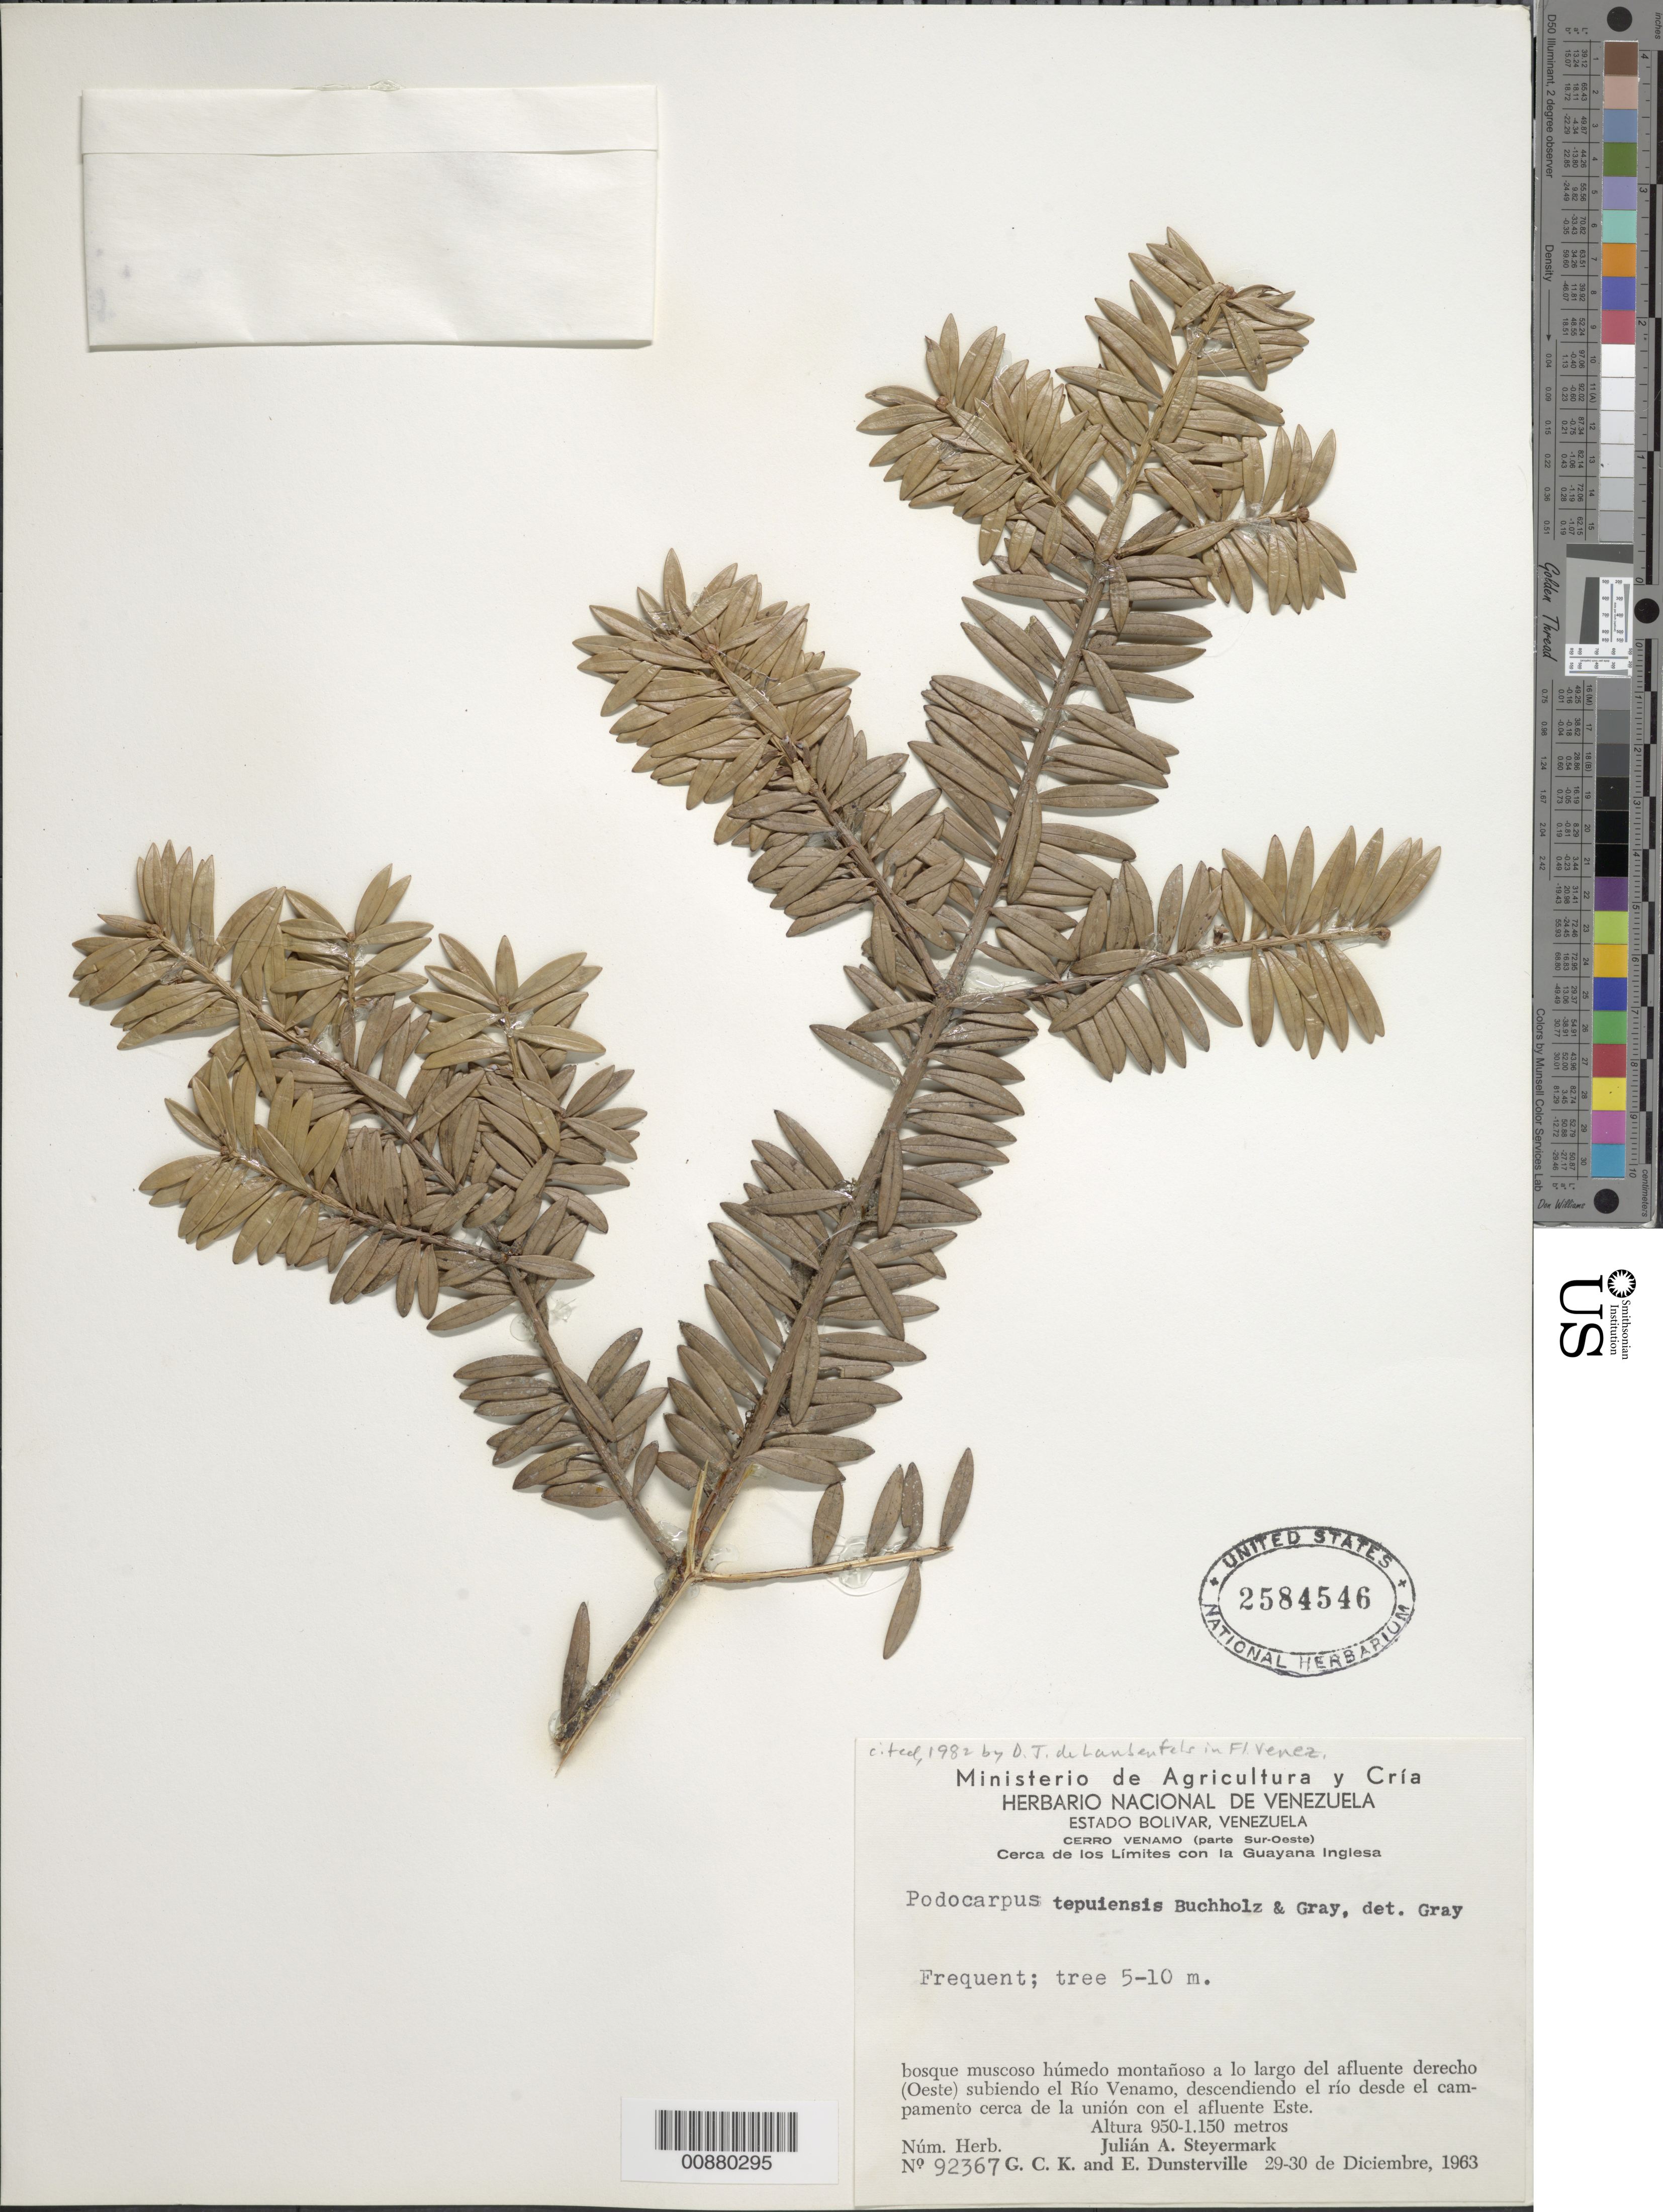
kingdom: Plantae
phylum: Tracheophyta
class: Pinopsida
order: Pinales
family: Podocarpaceae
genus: Podocarpus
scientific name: Podocarpus tepuiensis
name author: J. Buchholz & N.E. Gray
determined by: Gray, --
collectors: J. Steyermark, G. C. K. Dunsterville & E. Dunsterville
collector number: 92367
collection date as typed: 29-Dec-63 to 30-Dec-63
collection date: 1963-12-29/1963-12-30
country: Venezuela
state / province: Bolívar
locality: Cerro Venamo, Río Venamo, descendiendo el rio desde el campamento cerca de la union con el afluente Este; cerca de los limites con la Guayana Inglesa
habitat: Bosque muscoso humedo montanoso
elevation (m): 950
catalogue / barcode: US 2584546